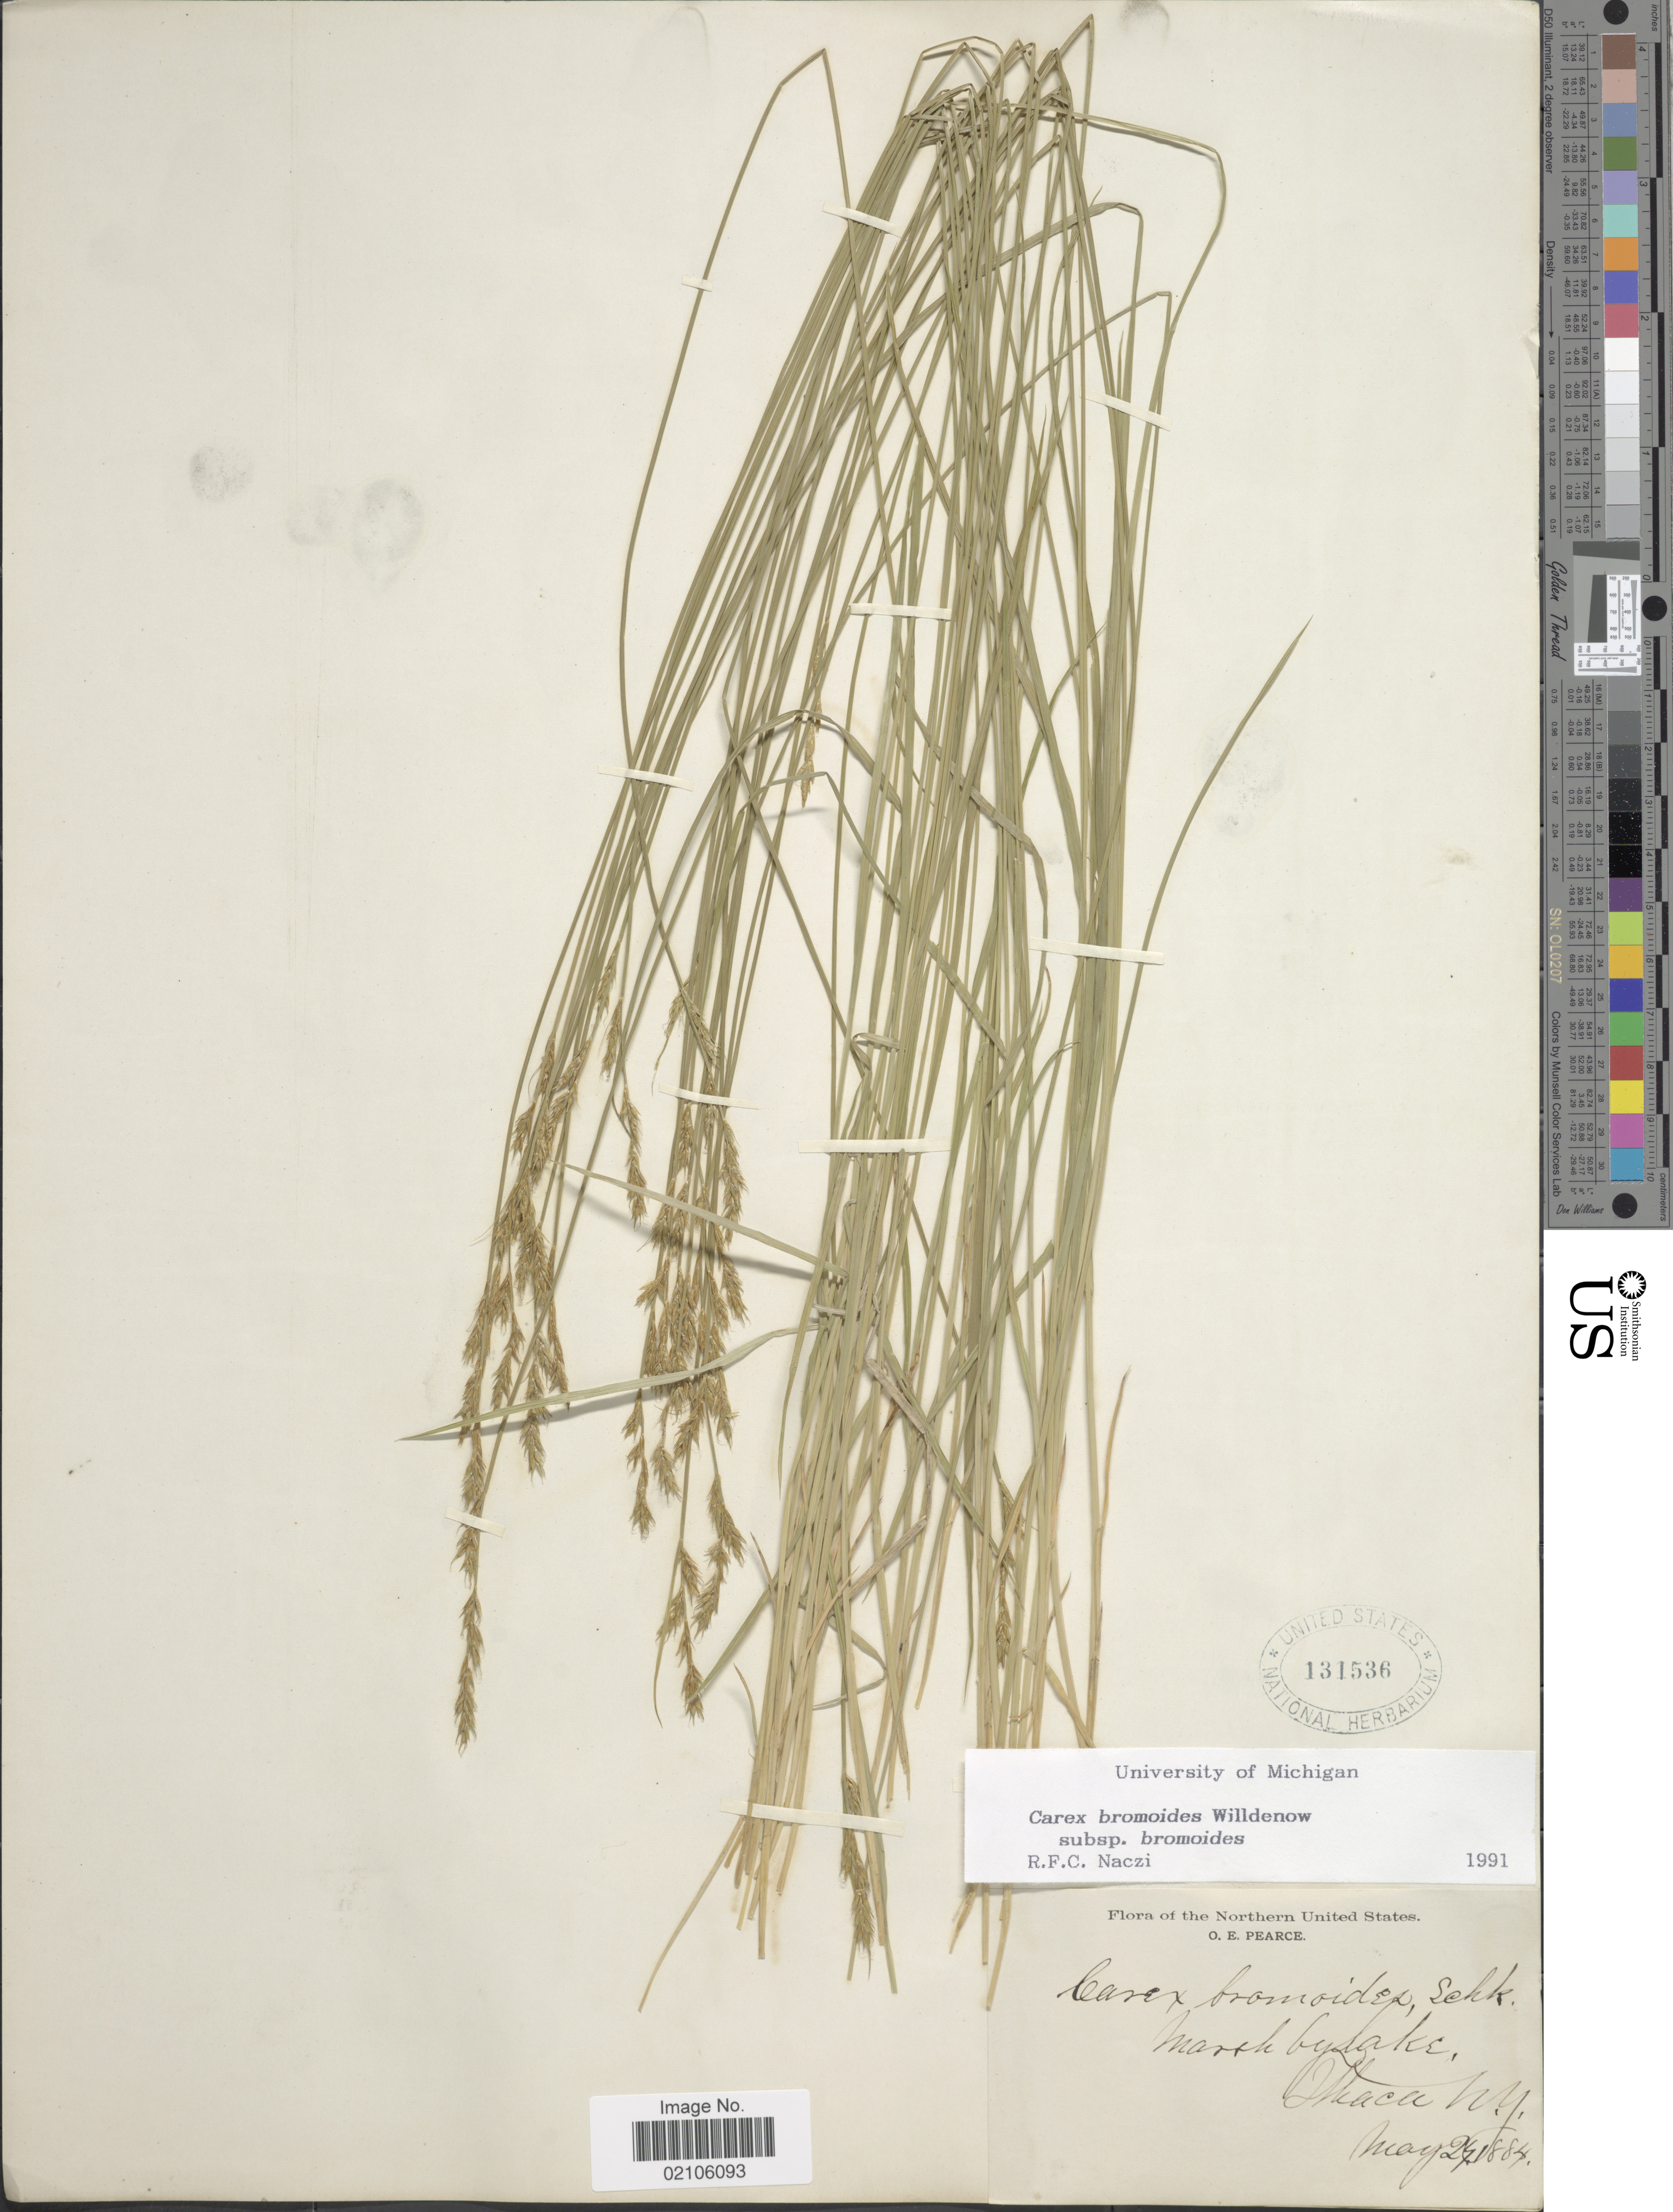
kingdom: Plantae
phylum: Tracheophyta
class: Liliopsida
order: Poales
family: Cyperaceae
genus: Carex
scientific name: Carex bromoides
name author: Willd.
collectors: O. E. Pearce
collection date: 1884-05-29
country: United States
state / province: New York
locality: Marsh by Lake, Ithaca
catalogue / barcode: US 131536